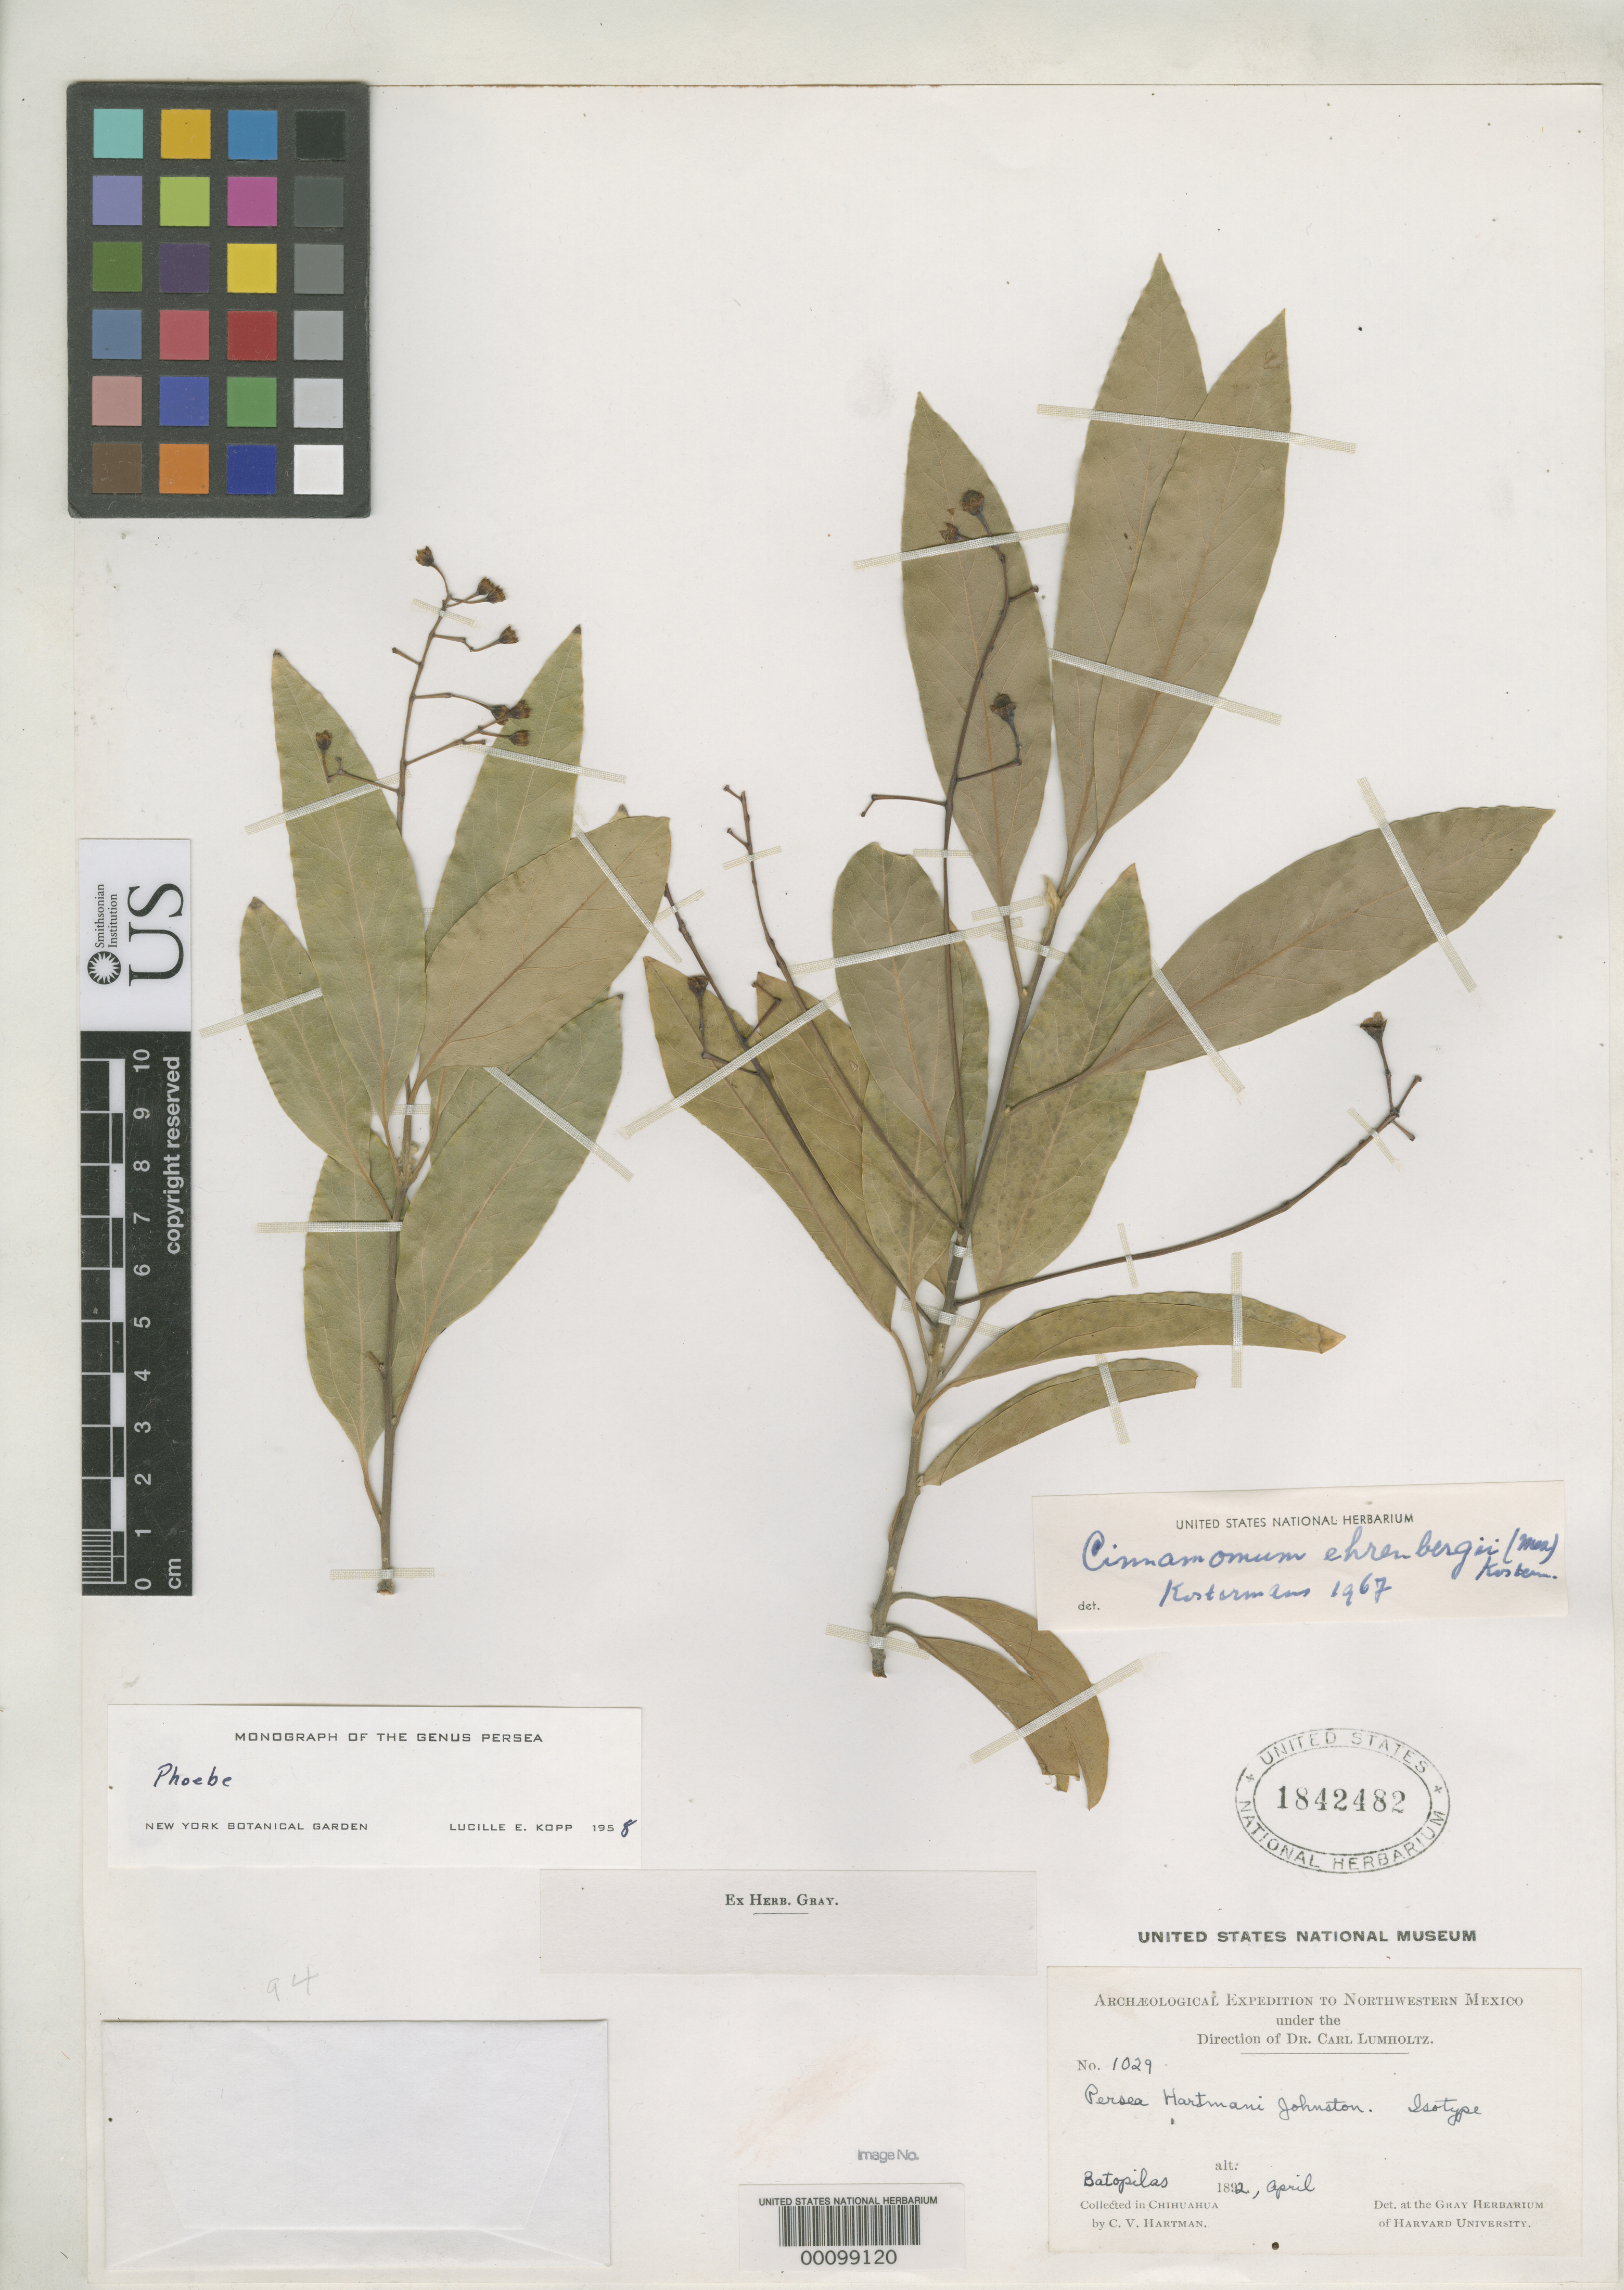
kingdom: Plantae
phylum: Tracheophyta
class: Magnoliopsida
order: Laurales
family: Lauraceae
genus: Persea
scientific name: Persea hartmanii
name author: I.M. Johnst.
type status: Isotype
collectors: C. V. Hartman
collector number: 1029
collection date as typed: Apr 1892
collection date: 1892-04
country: Mexico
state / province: Chihuahua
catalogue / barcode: US 1842482